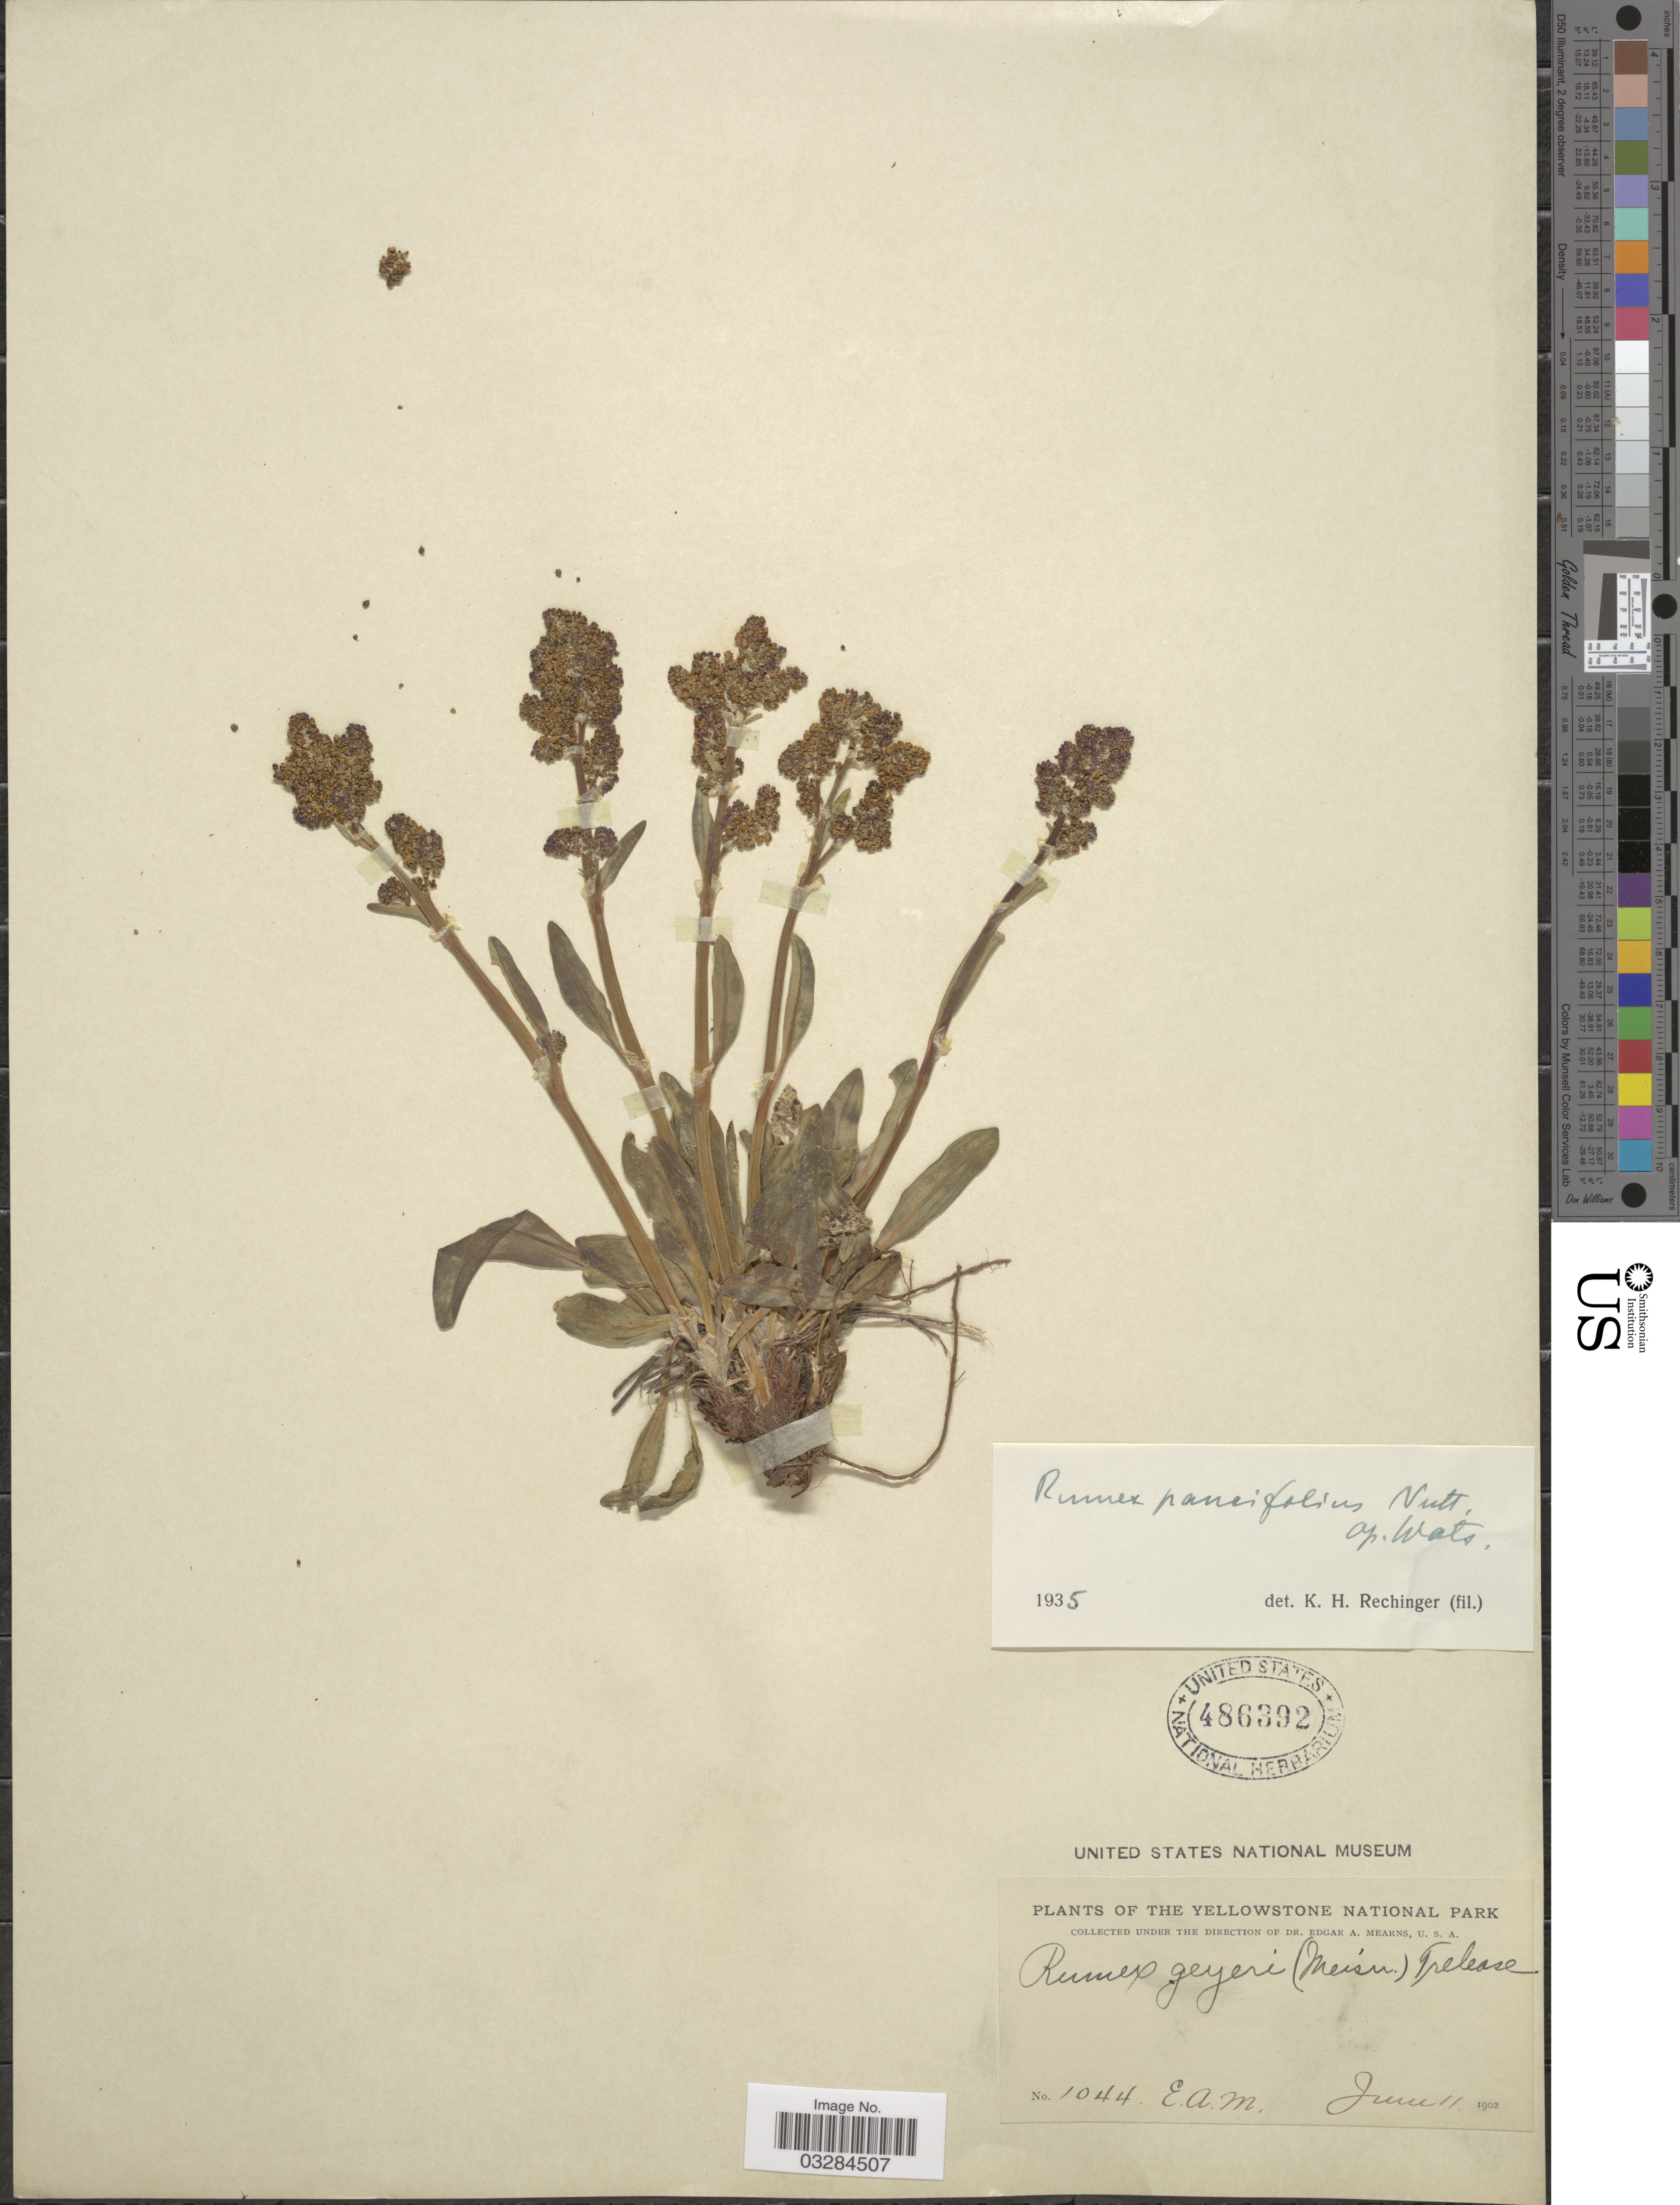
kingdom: Plantae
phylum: Tracheophyta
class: Magnoliopsida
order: Caryophyllales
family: Polygonaceae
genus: Rumex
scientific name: Rumex paucifolius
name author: Nutt.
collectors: E. A. Mearns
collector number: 1044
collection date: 1902-06-11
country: United States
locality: The Yellowstone National Park.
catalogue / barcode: US 486392